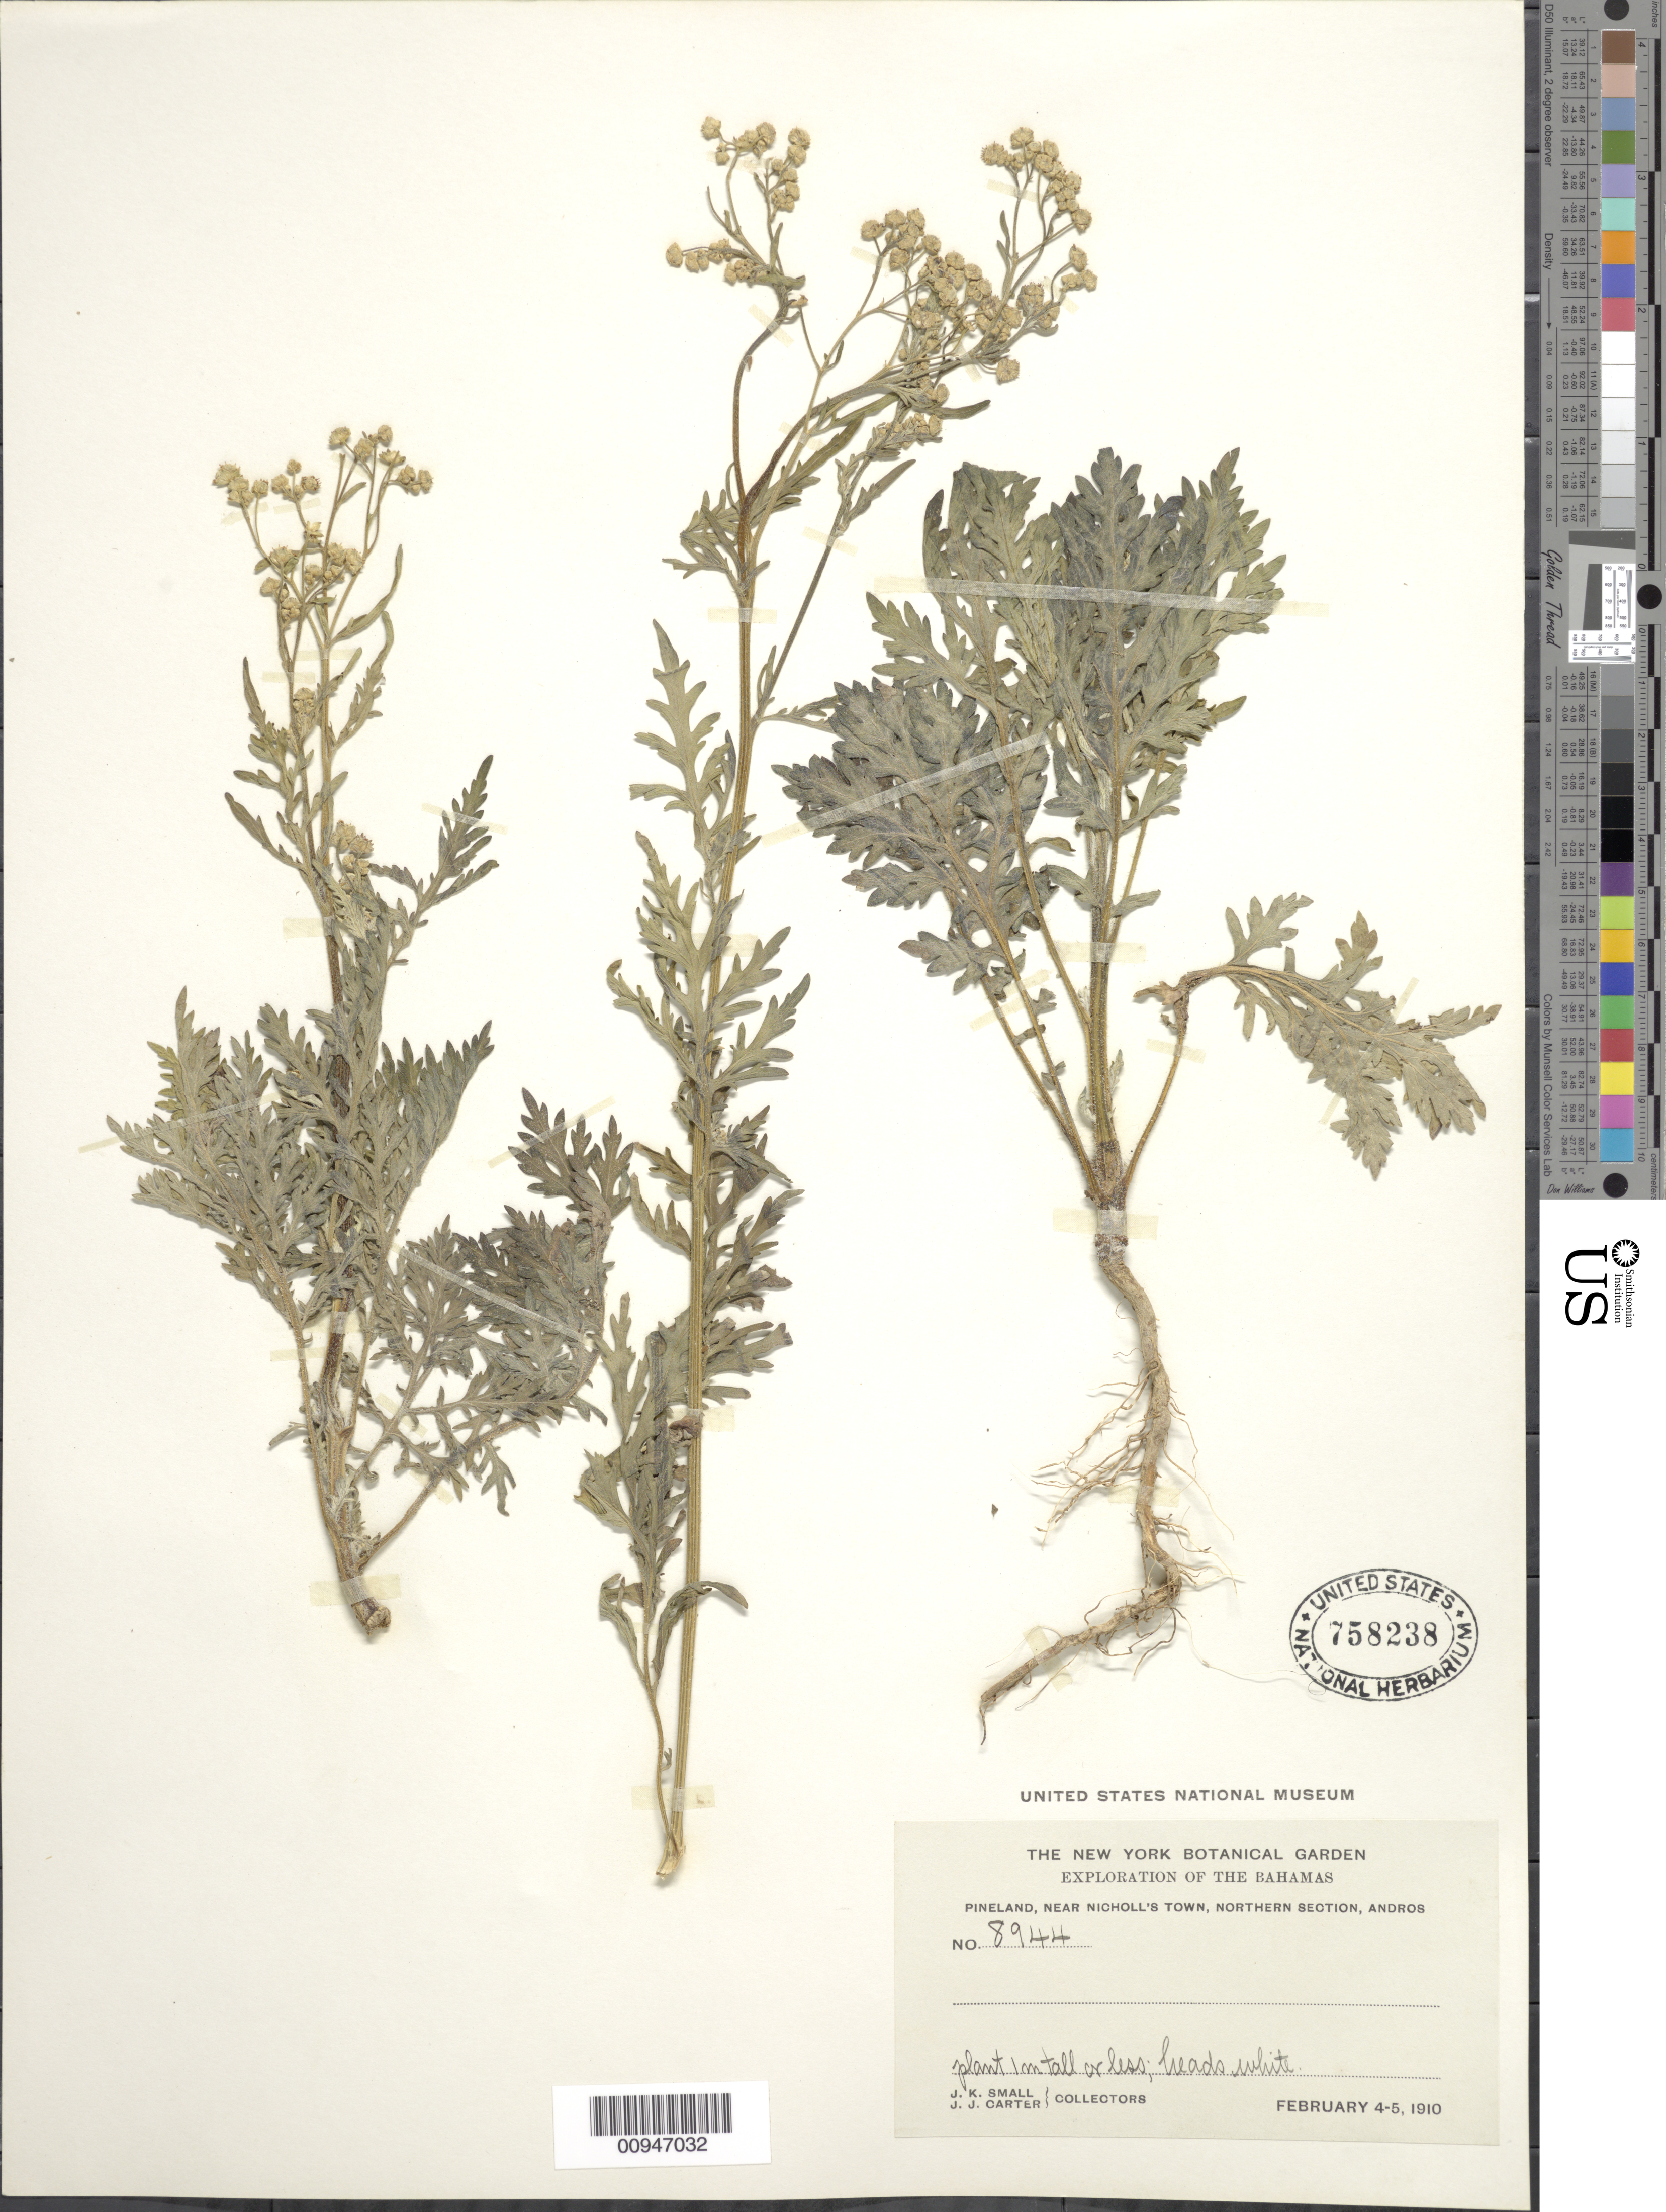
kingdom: Plantae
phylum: Tracheophyta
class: Magnoliopsida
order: Asterales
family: Asteraceae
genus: Parthenium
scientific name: Parthenium hysterophorus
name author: L.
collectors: J. K. Small & J. J. Carter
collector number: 8944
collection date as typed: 04 Feb 1910 to 05 Feb 1910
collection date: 1910-02-04/1910-02-05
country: Bahamas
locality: Near Nicholl's Town, Northern Section, Andros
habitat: Pineland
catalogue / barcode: US 758238